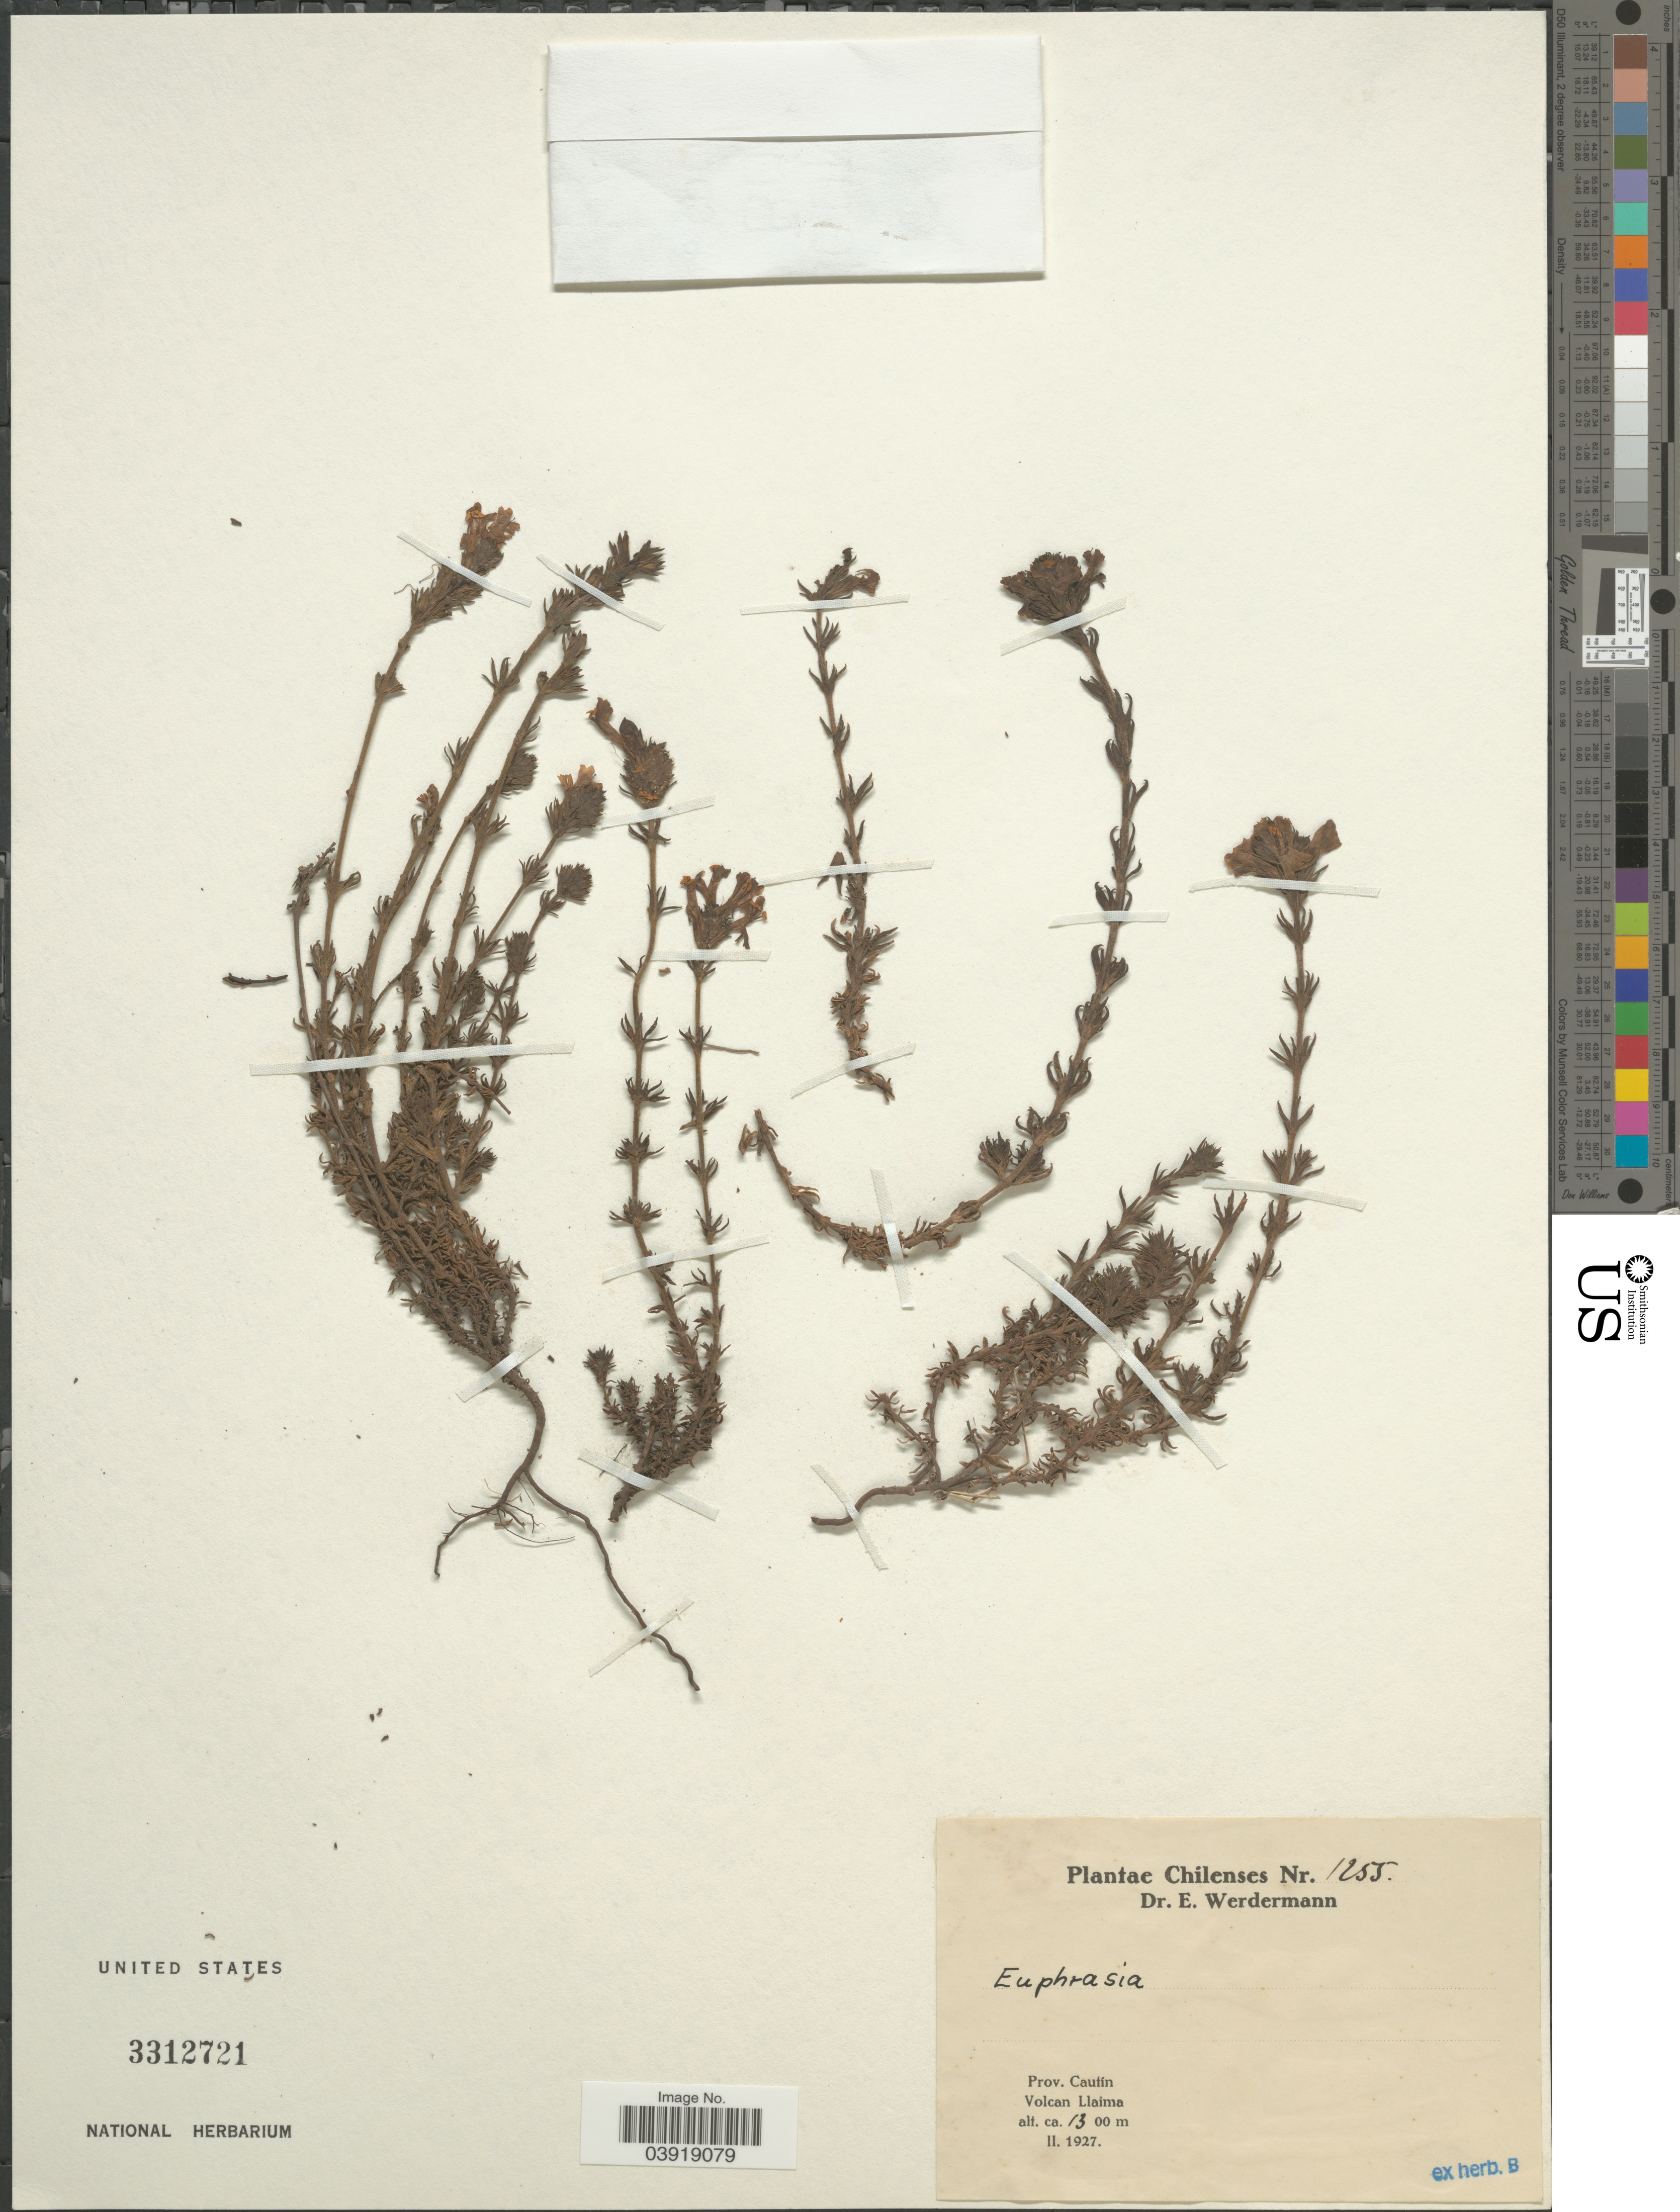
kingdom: Plantae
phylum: Tracheophyta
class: Magnoliopsida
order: Lamiales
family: Orobanchaceae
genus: Euphrasia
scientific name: Euphrasia sp.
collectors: E. Werdermann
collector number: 1255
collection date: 1927-02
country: Chile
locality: Prov. Cautín. Volcan Llaima.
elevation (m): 1300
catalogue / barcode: US 3312721